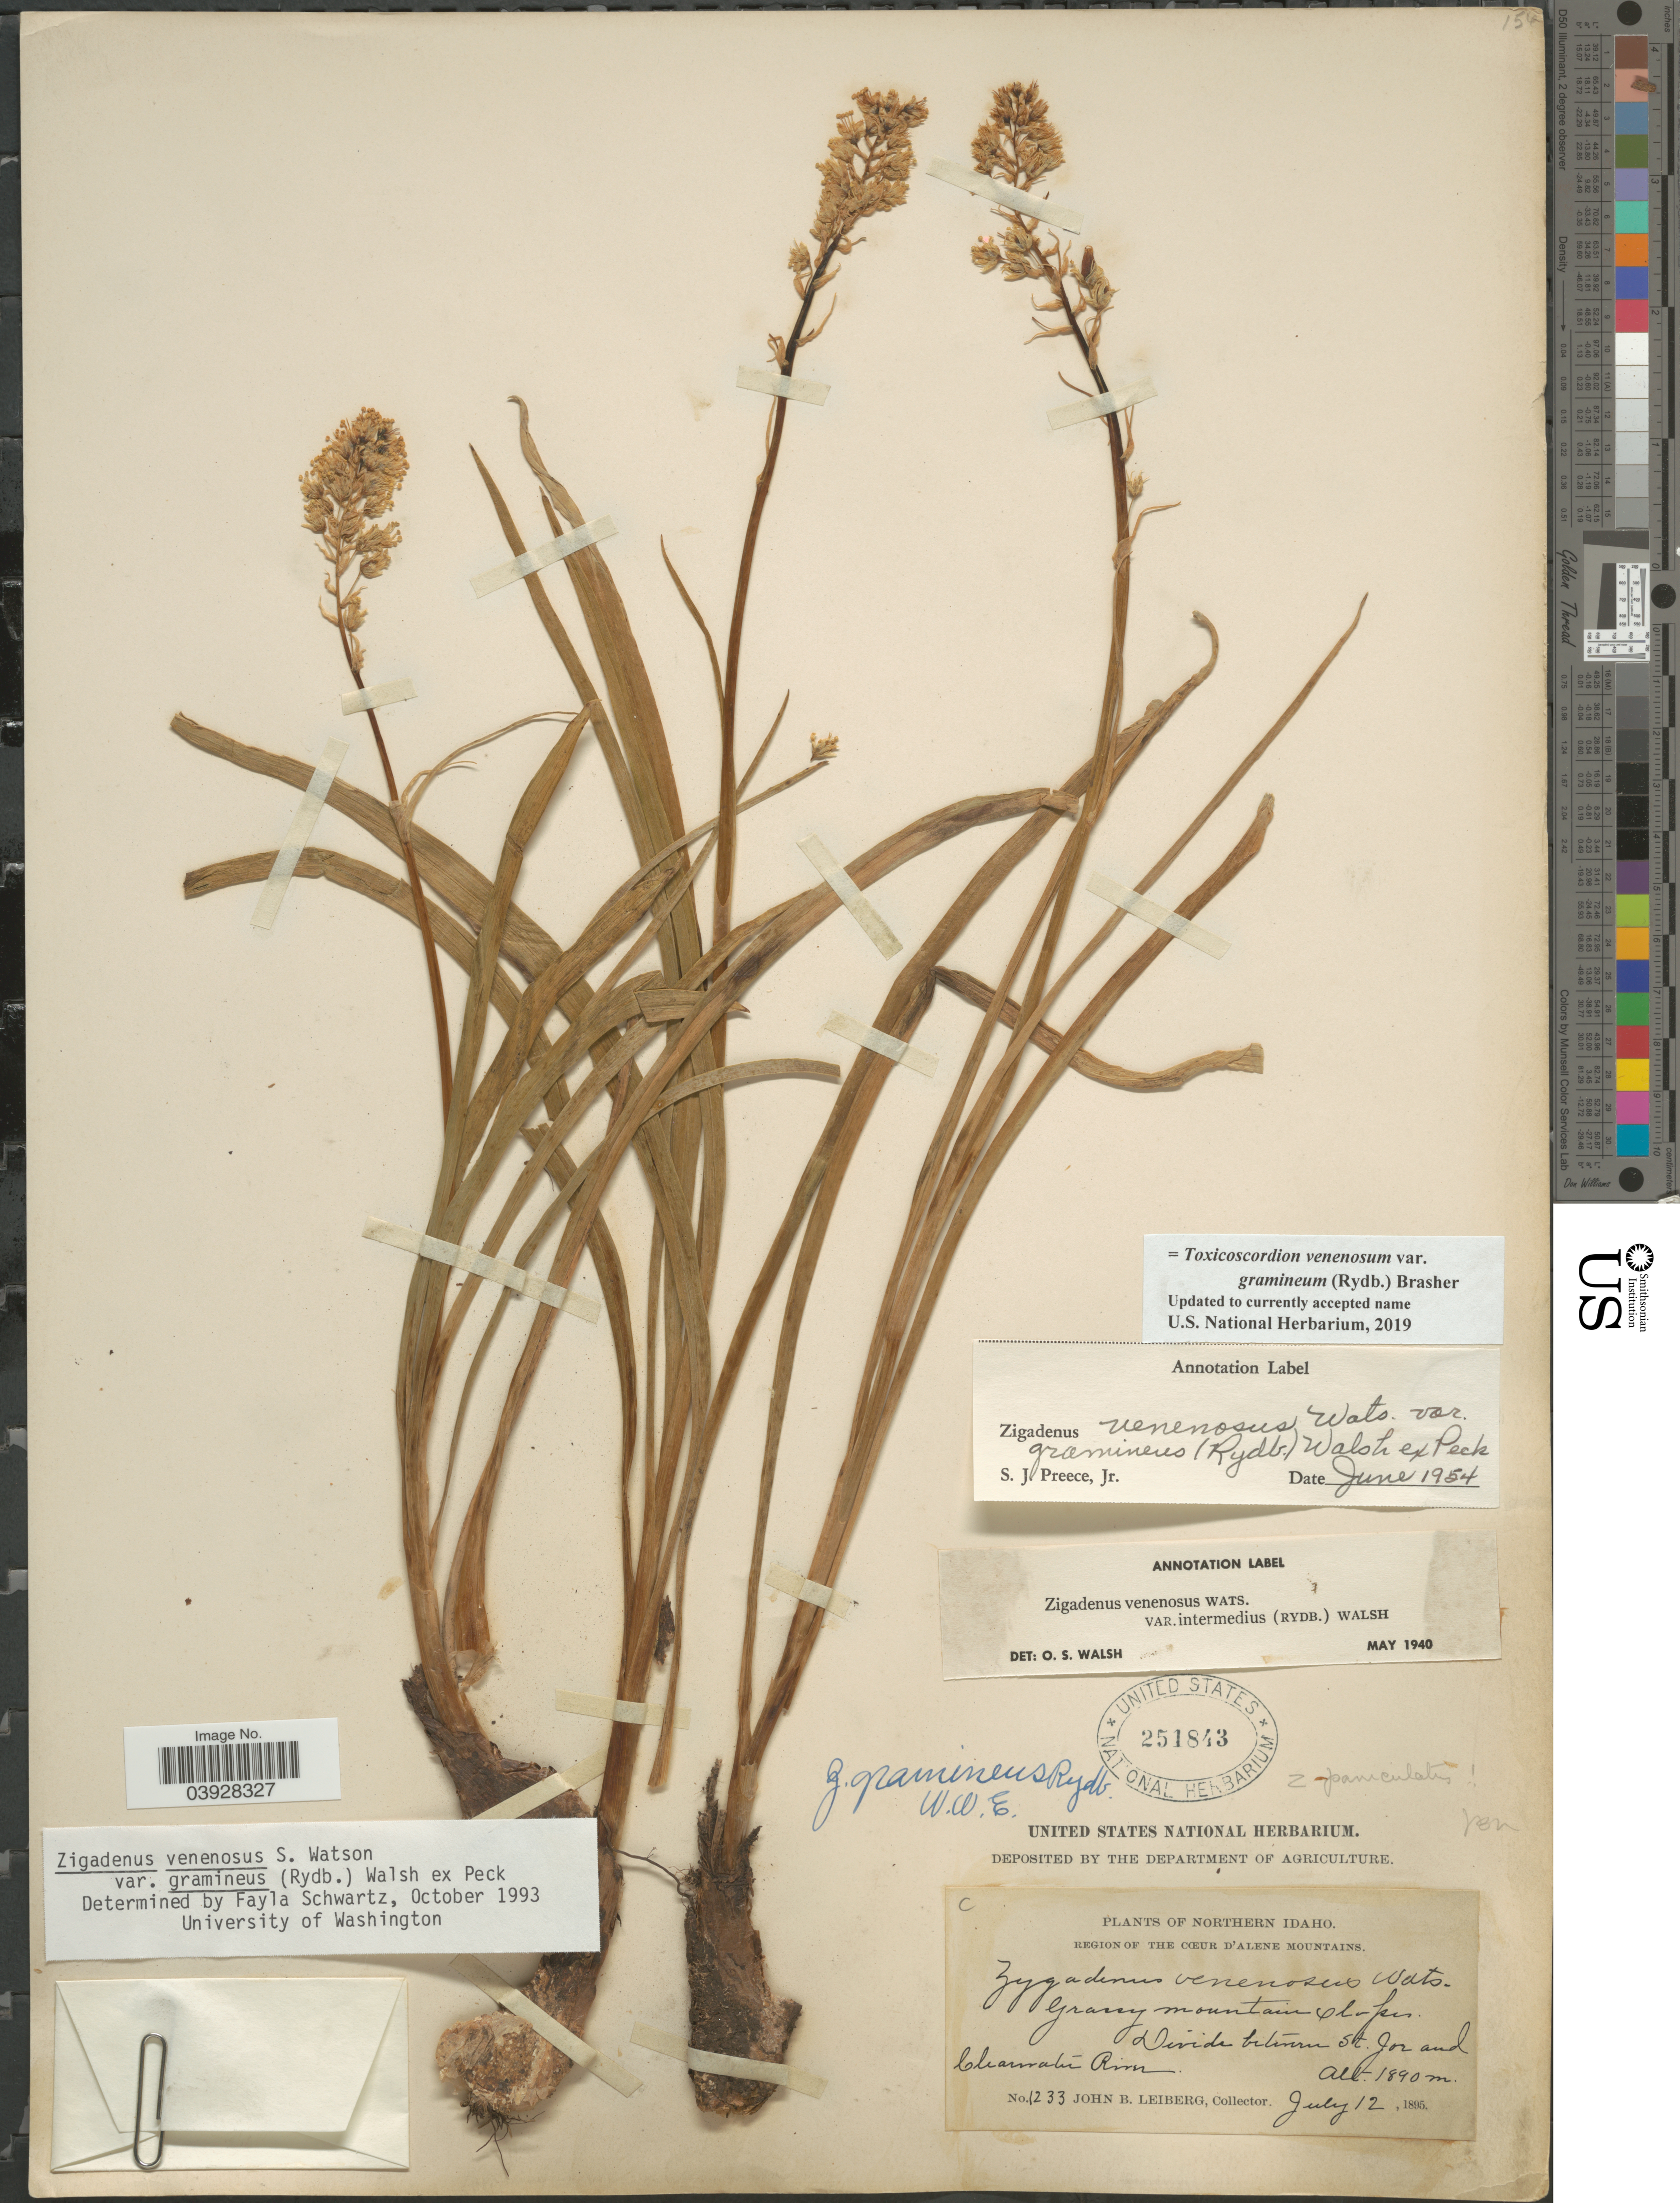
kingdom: Plantae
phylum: Tracheophyta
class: Liliopsida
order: Liliales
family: Melanthiaceae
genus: Toxicoscordion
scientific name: Toxicoscordion venenosum var. gramineum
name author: (Rydb.) Brasher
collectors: J. B. Leiberg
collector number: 1233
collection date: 1895-07-12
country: United States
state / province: Idaho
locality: Northern Idaho. Region of The Coeur D'Alene Mountains. Divide between St. Joe and Clearwater River.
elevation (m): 1890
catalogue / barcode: US 251843